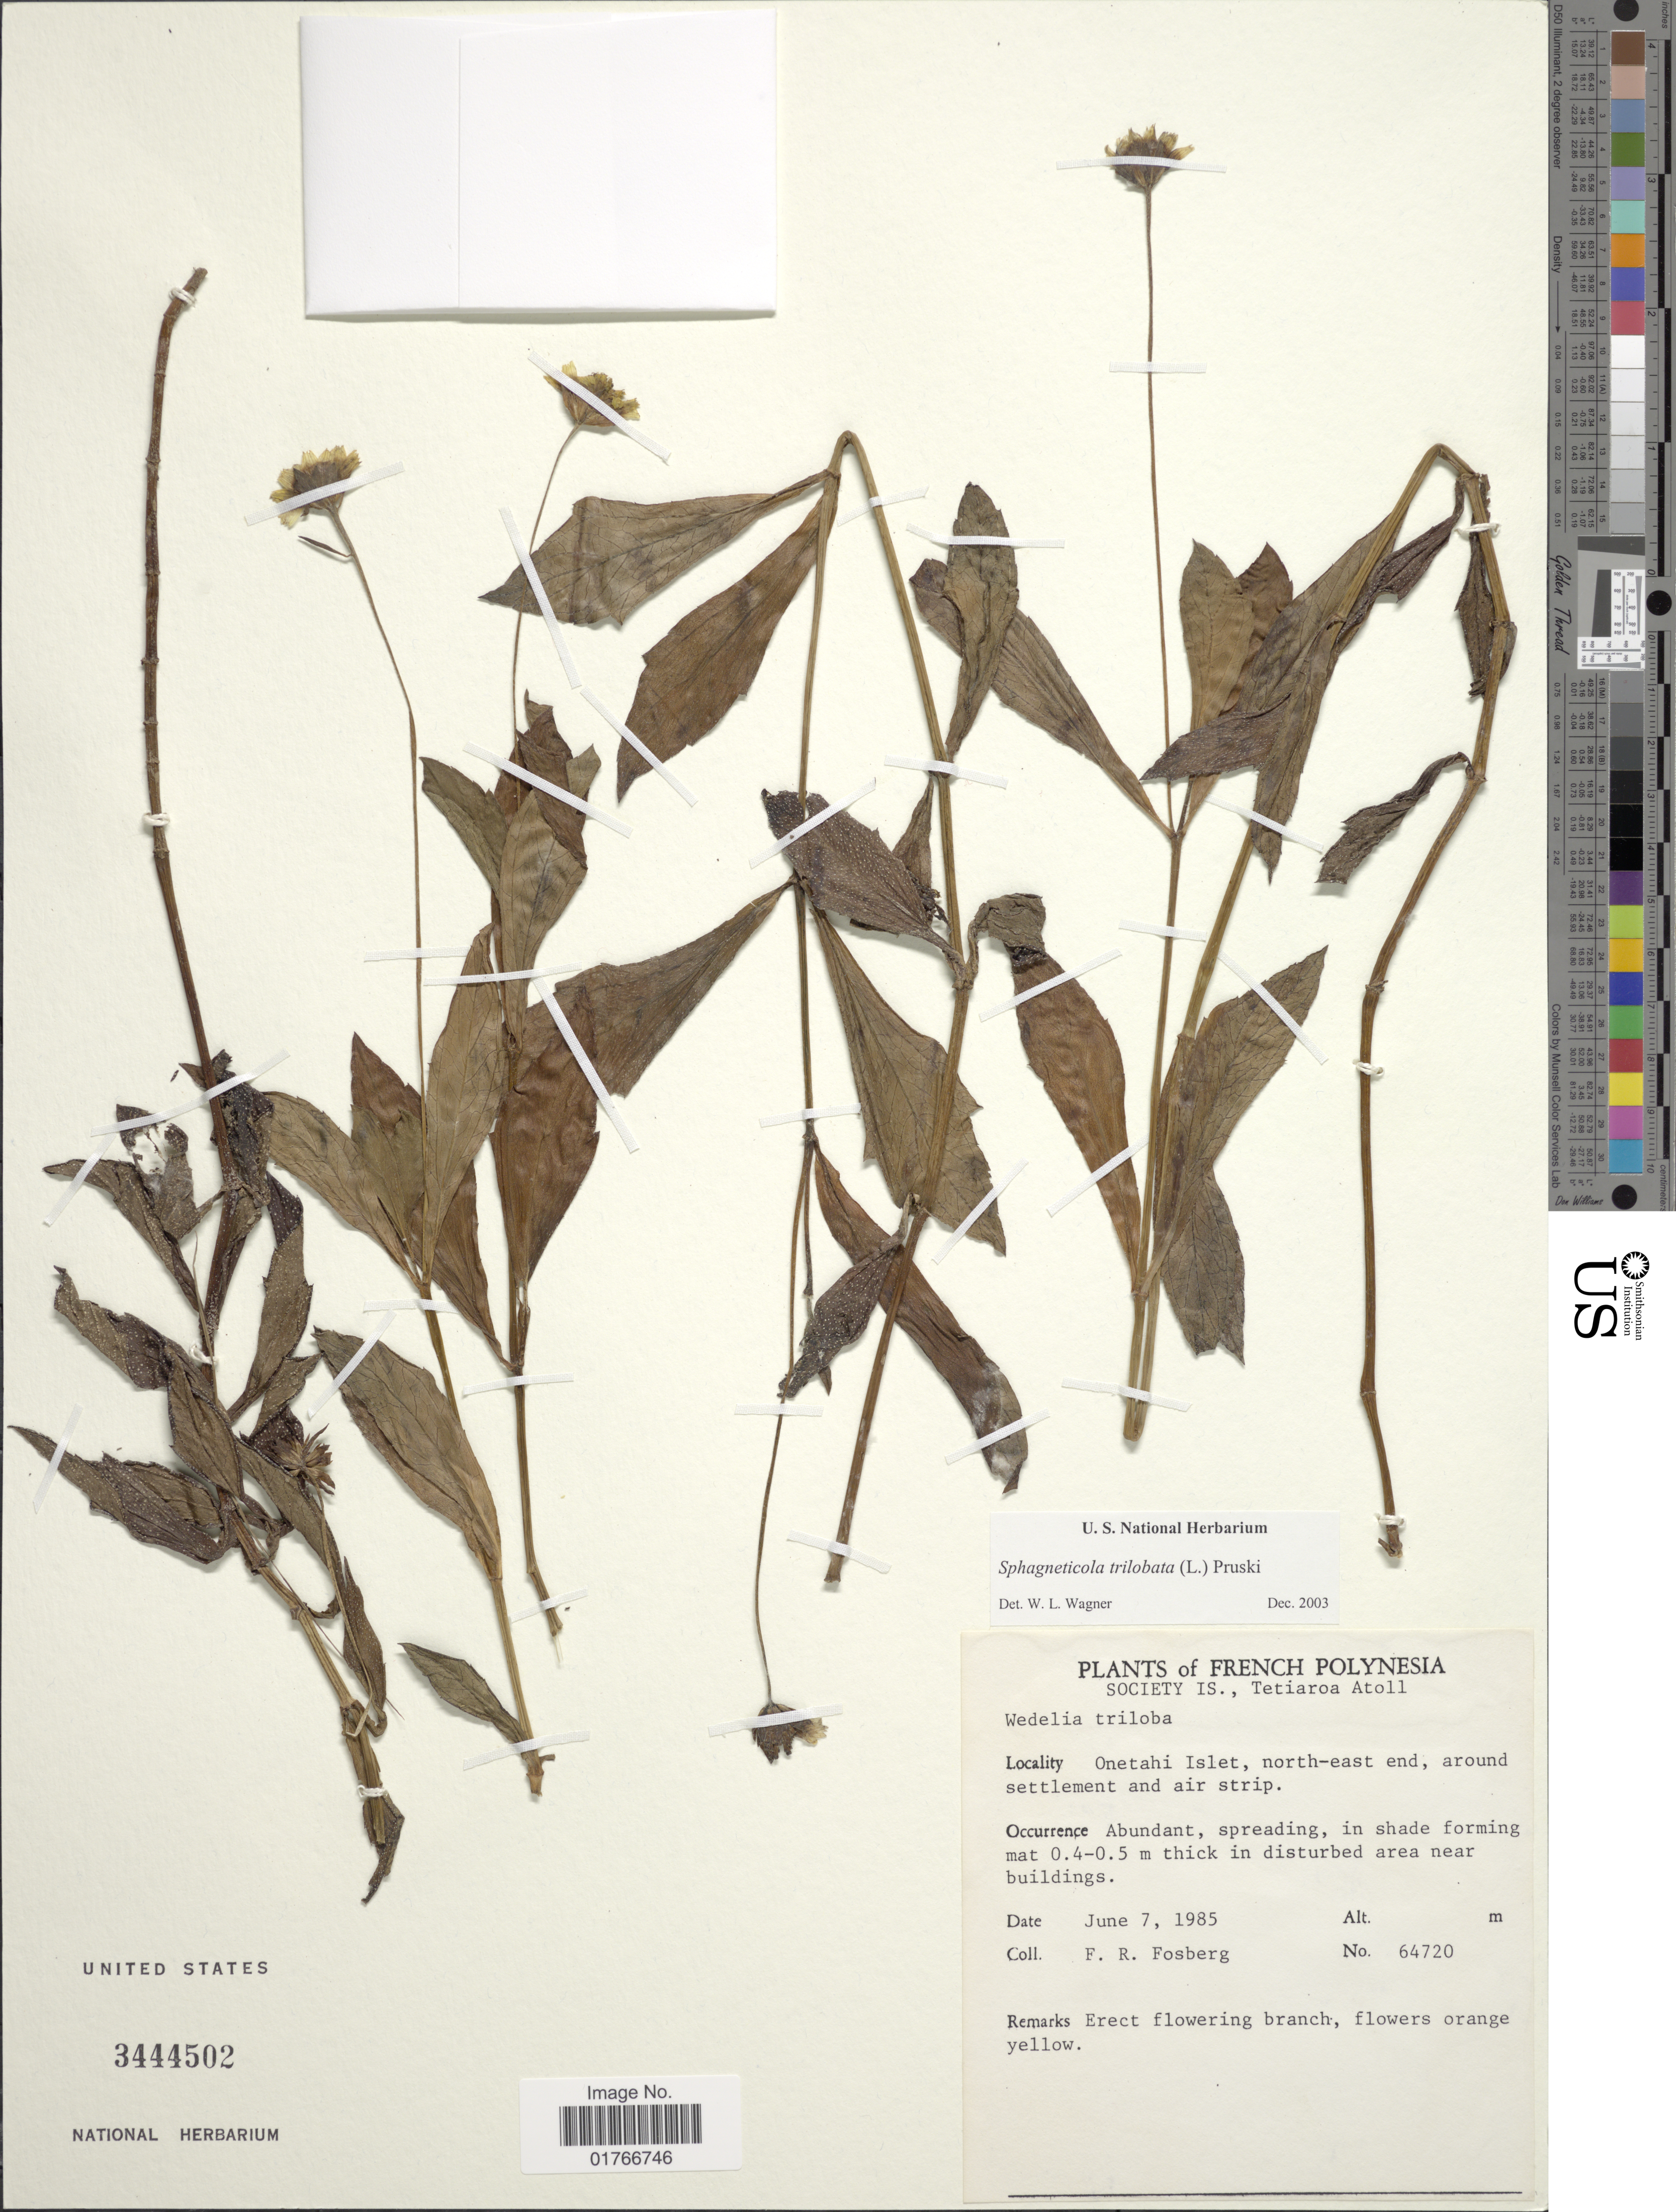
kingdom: Plantae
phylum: Tracheophyta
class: Magnoliopsida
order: Asterales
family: Asteraceae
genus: Sphagneticola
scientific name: Sphagneticola trilobata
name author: (L.) Pruski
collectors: F. R. Fosberg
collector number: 64720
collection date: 1985-06-07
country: French Polynesia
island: Tetiaroa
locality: Society Is., Tetiaroa Atoll, Onetahi Islet, north-east end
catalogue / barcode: US 3444502